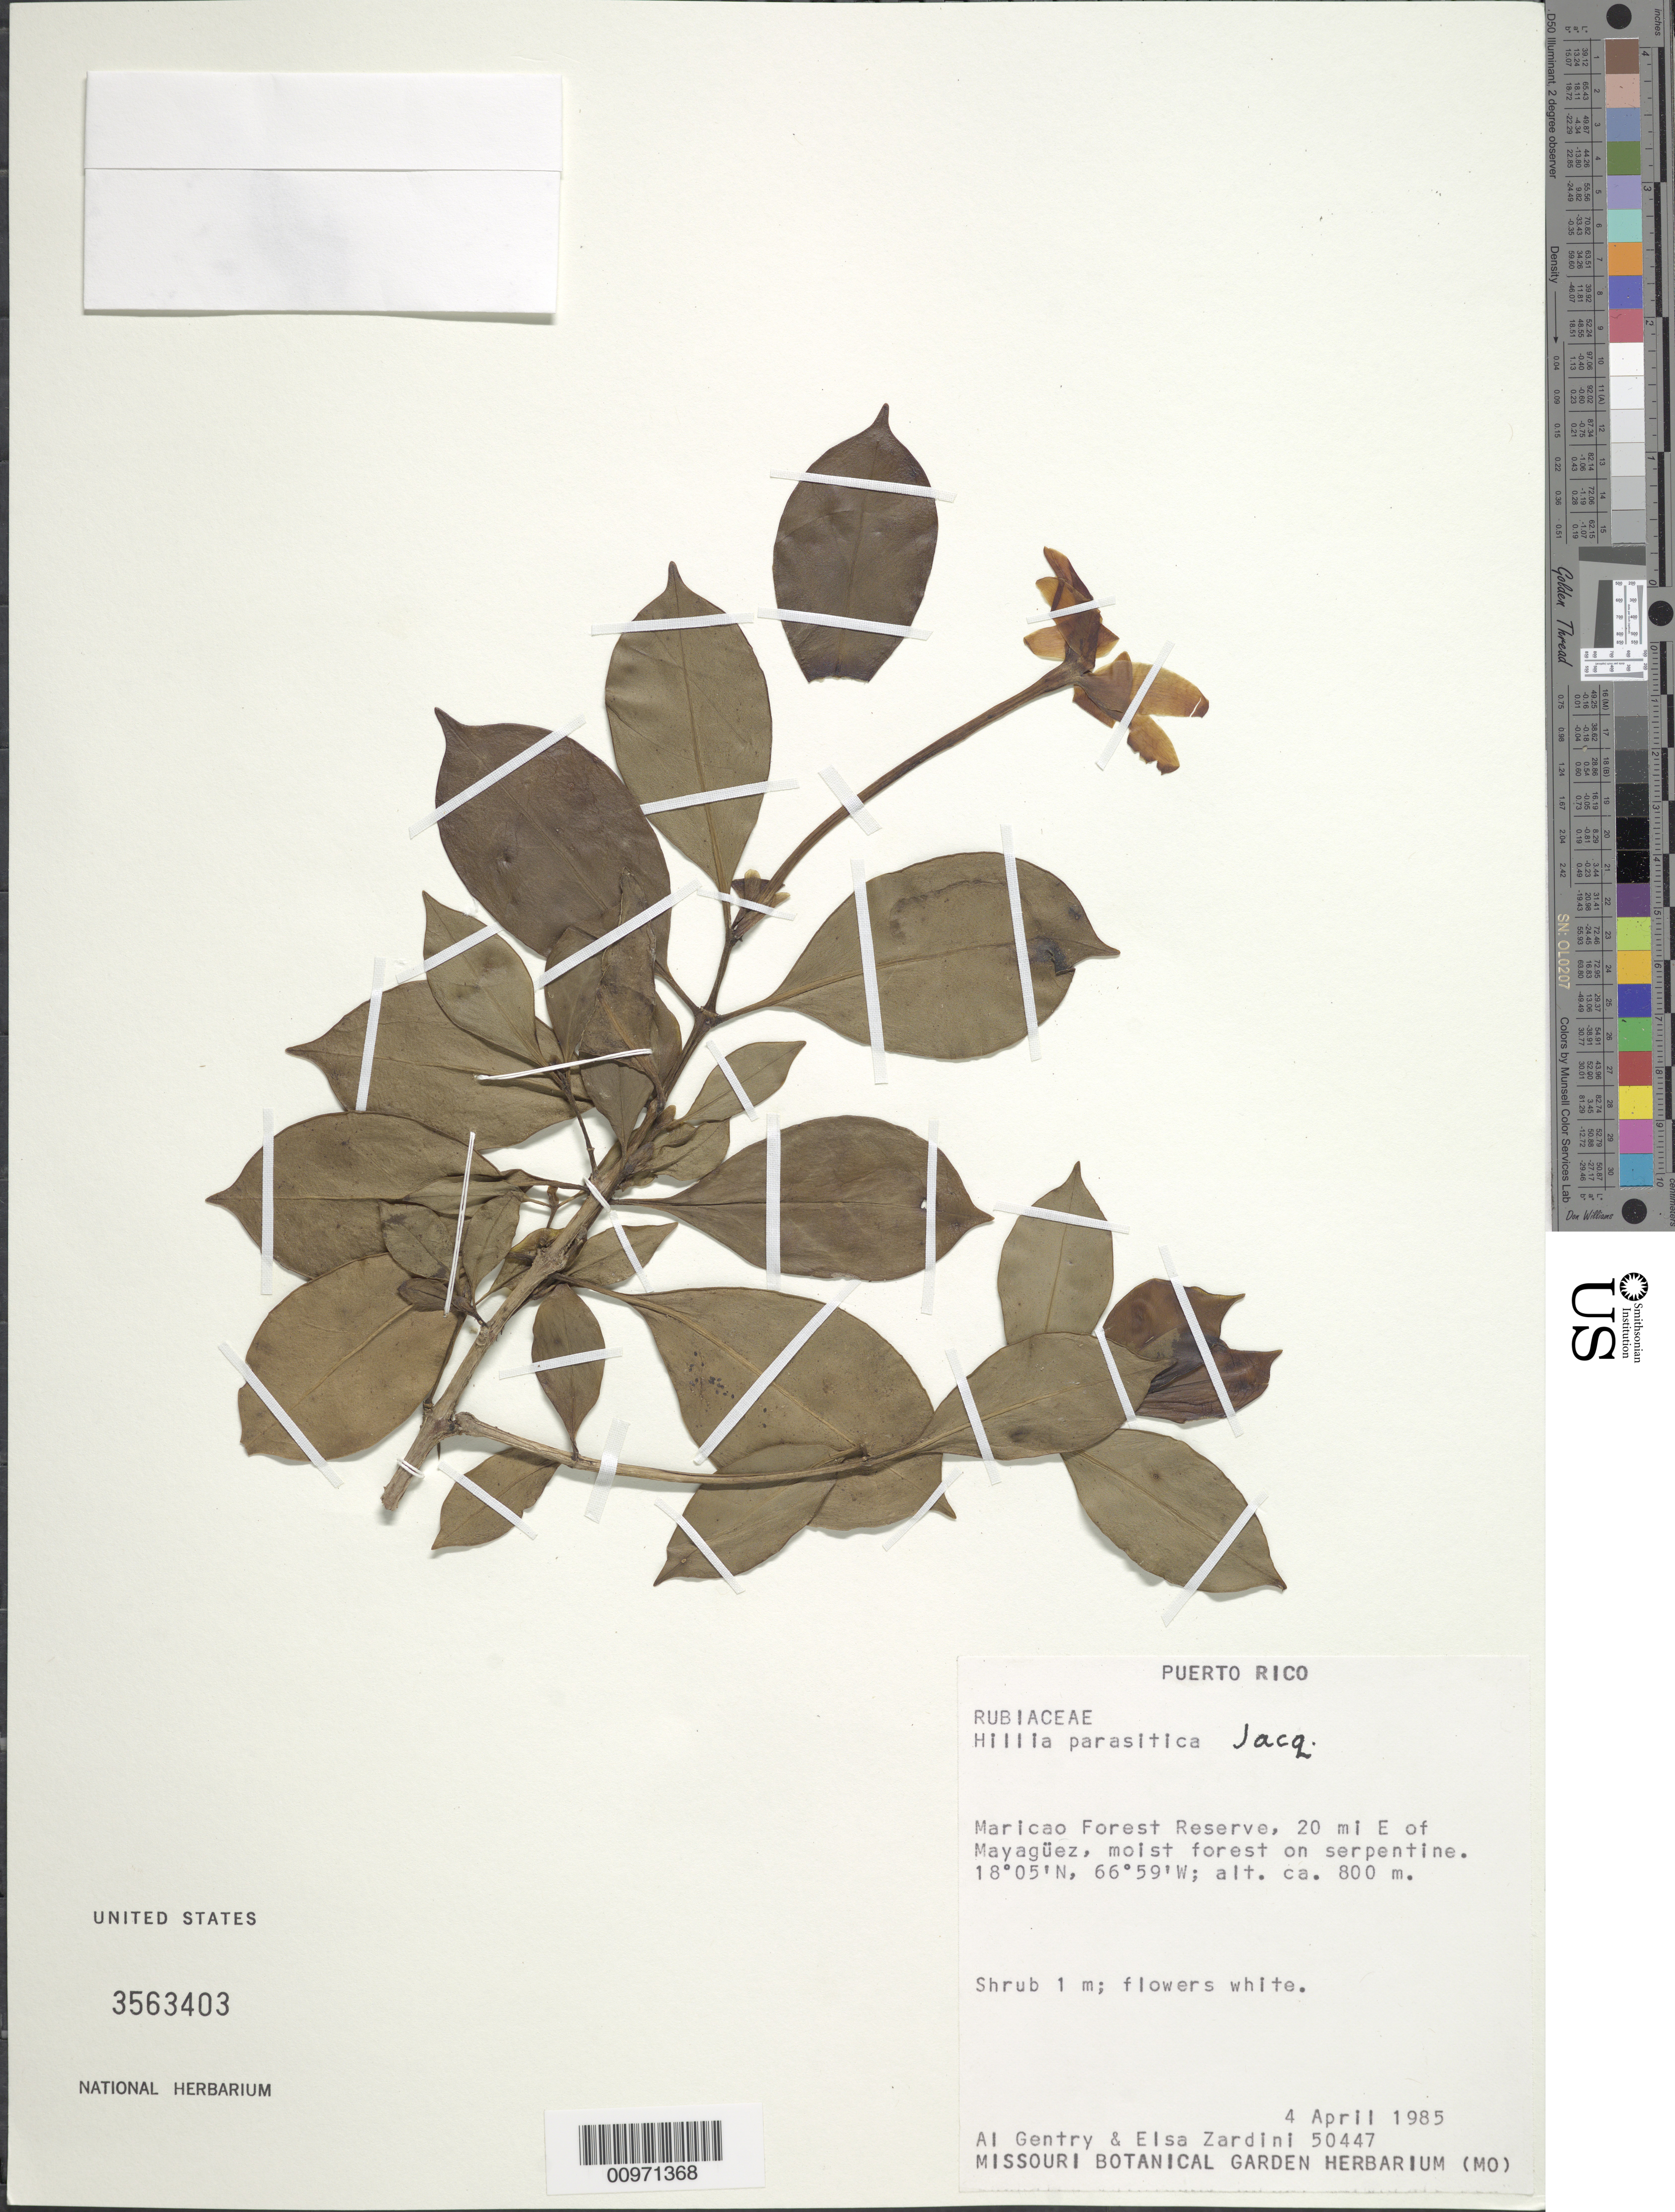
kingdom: Plantae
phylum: Tracheophyta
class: Magnoliopsida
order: Gentianales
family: Rubiaceae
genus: Hillia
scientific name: Hillia parasitica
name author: Jacq.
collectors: A. H. Gentry & E. M. Zardini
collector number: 50447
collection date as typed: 04 Apr 1985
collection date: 1985-04-04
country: Puerto Rico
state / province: San Germán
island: Puerto Rico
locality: Maricao Forest Reserve, 20 mile E of Mayagüez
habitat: Moist forest on serpentine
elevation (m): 800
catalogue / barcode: US 3563403